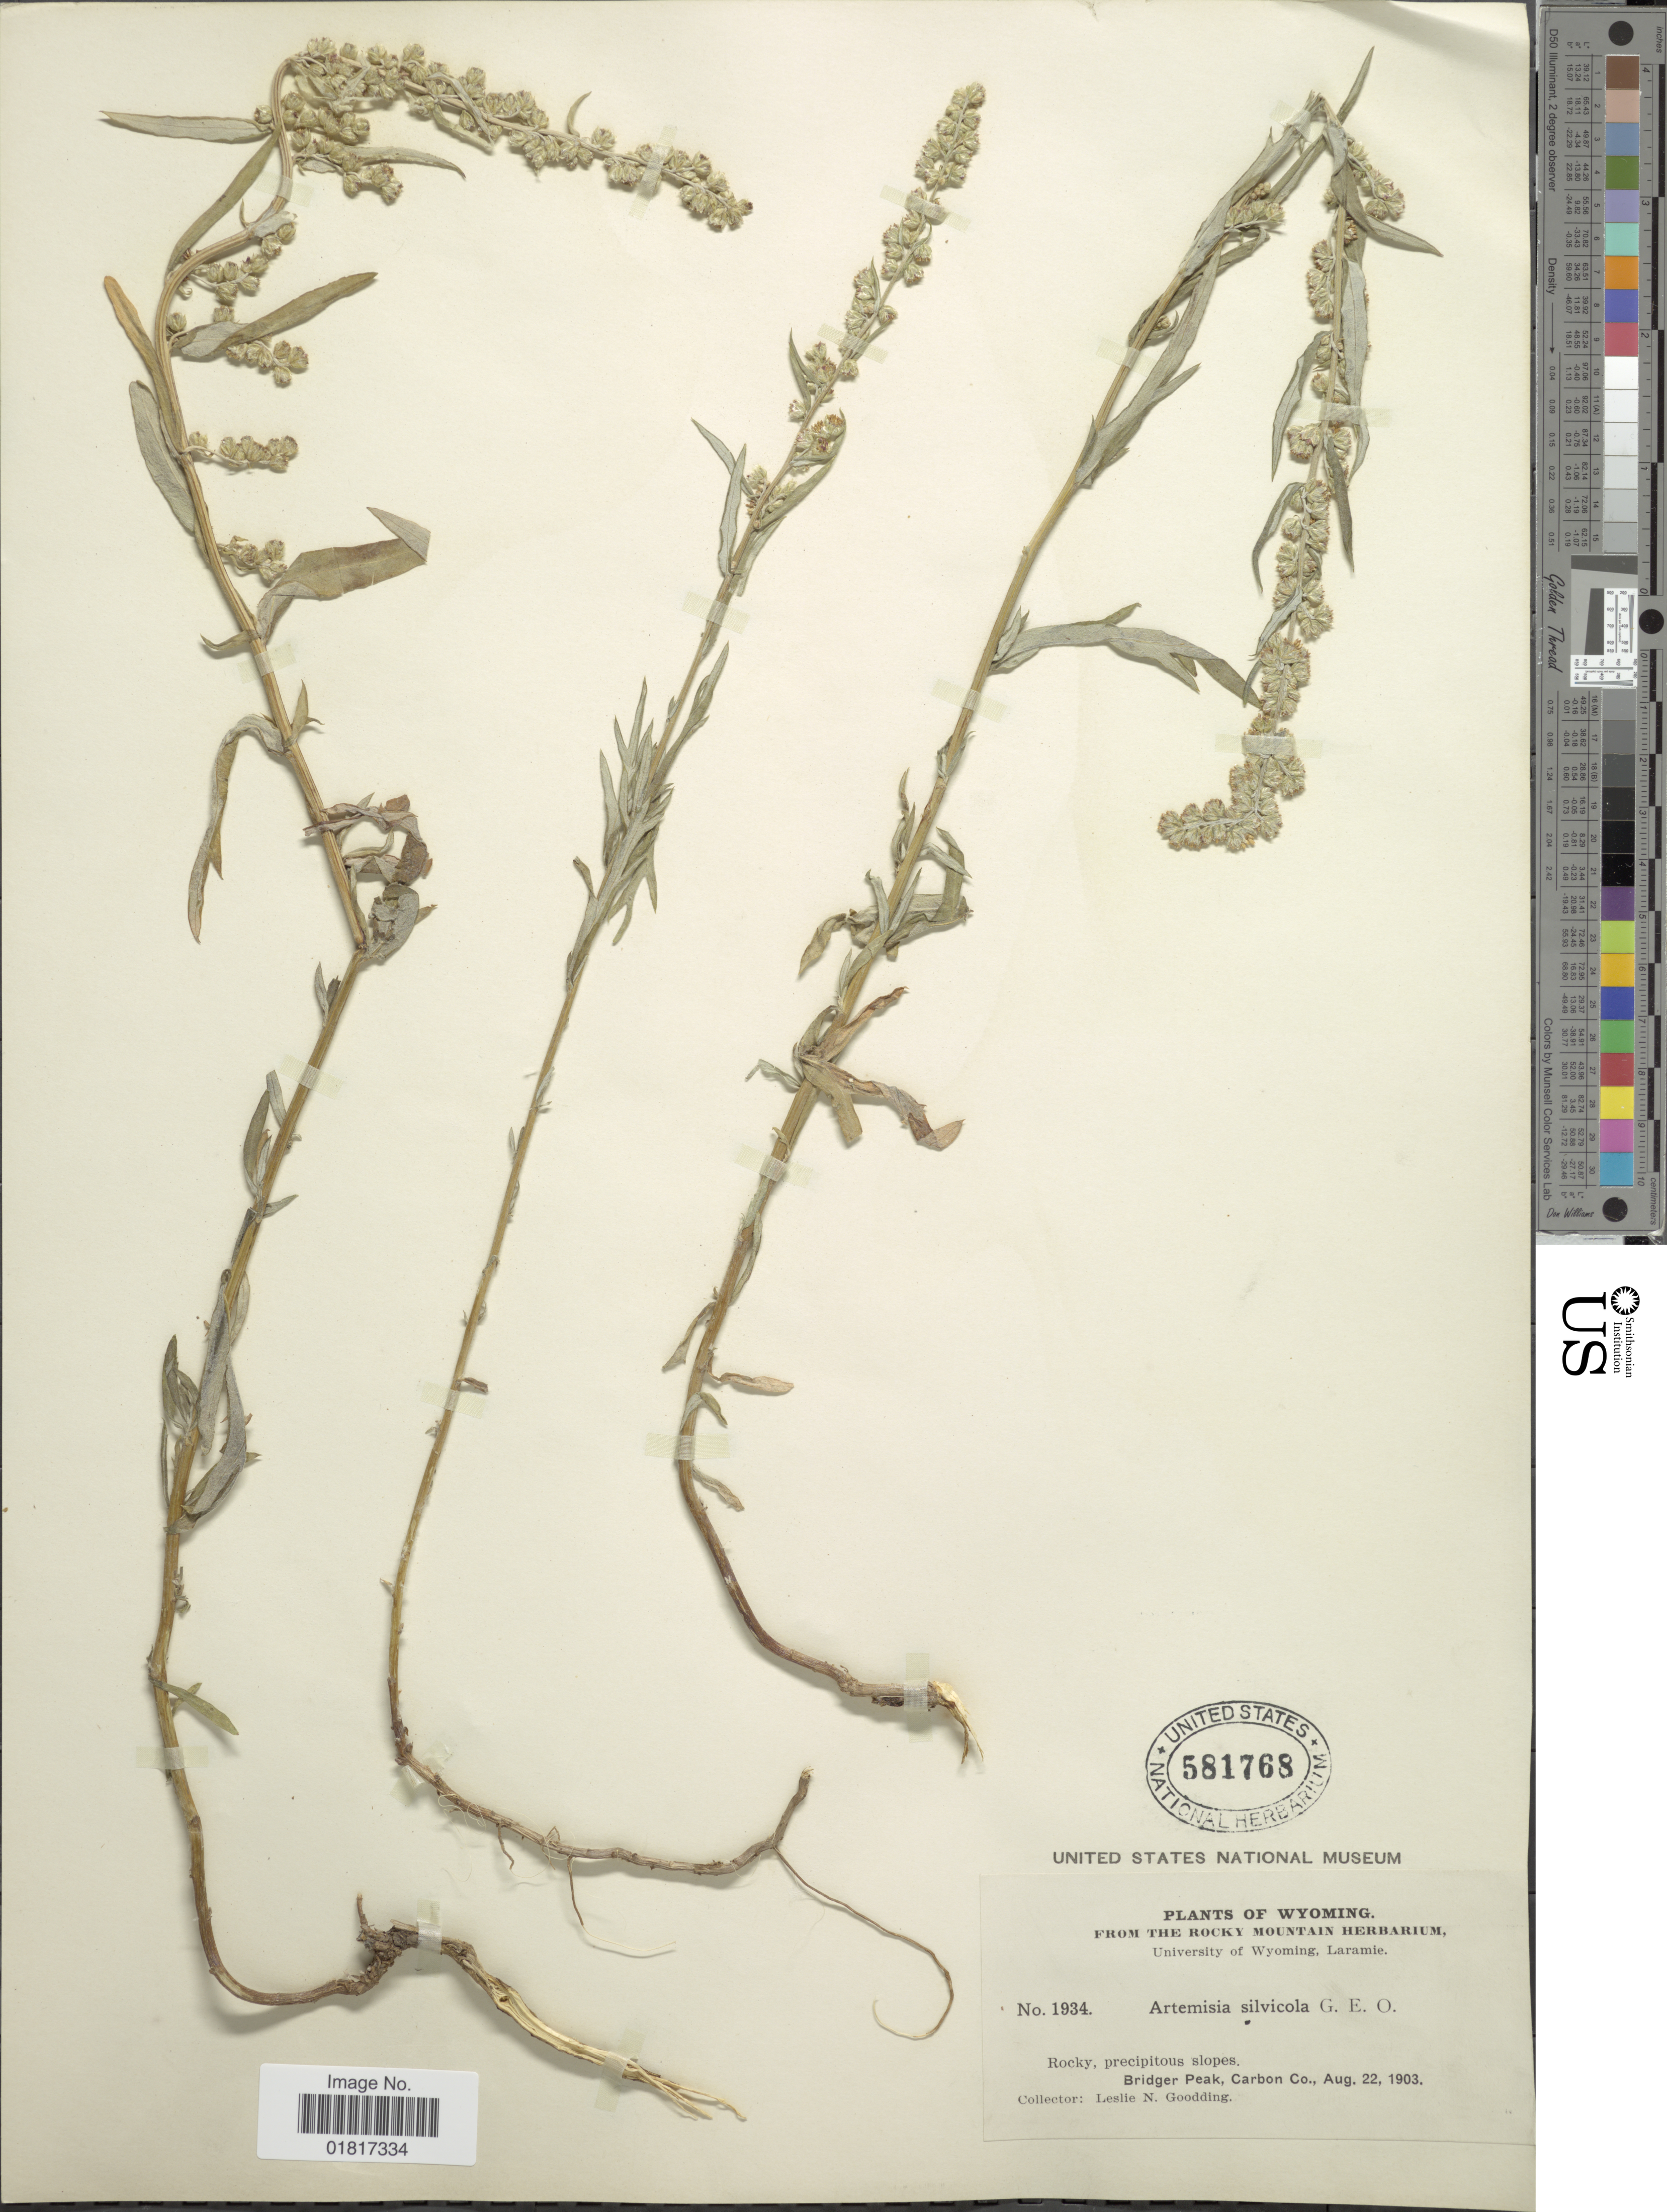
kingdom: Plantae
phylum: Tracheophyta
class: Magnoliopsida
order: Asterales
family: Asteraceae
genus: Artemisia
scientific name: Artemisia underwoodii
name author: Rydb.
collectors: L. N. Goodding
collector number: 1934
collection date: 1903-08-22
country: United States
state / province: Wyoming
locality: Rocky, precipitous slopes, bridger Peak, Carbon co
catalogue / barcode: US 581768